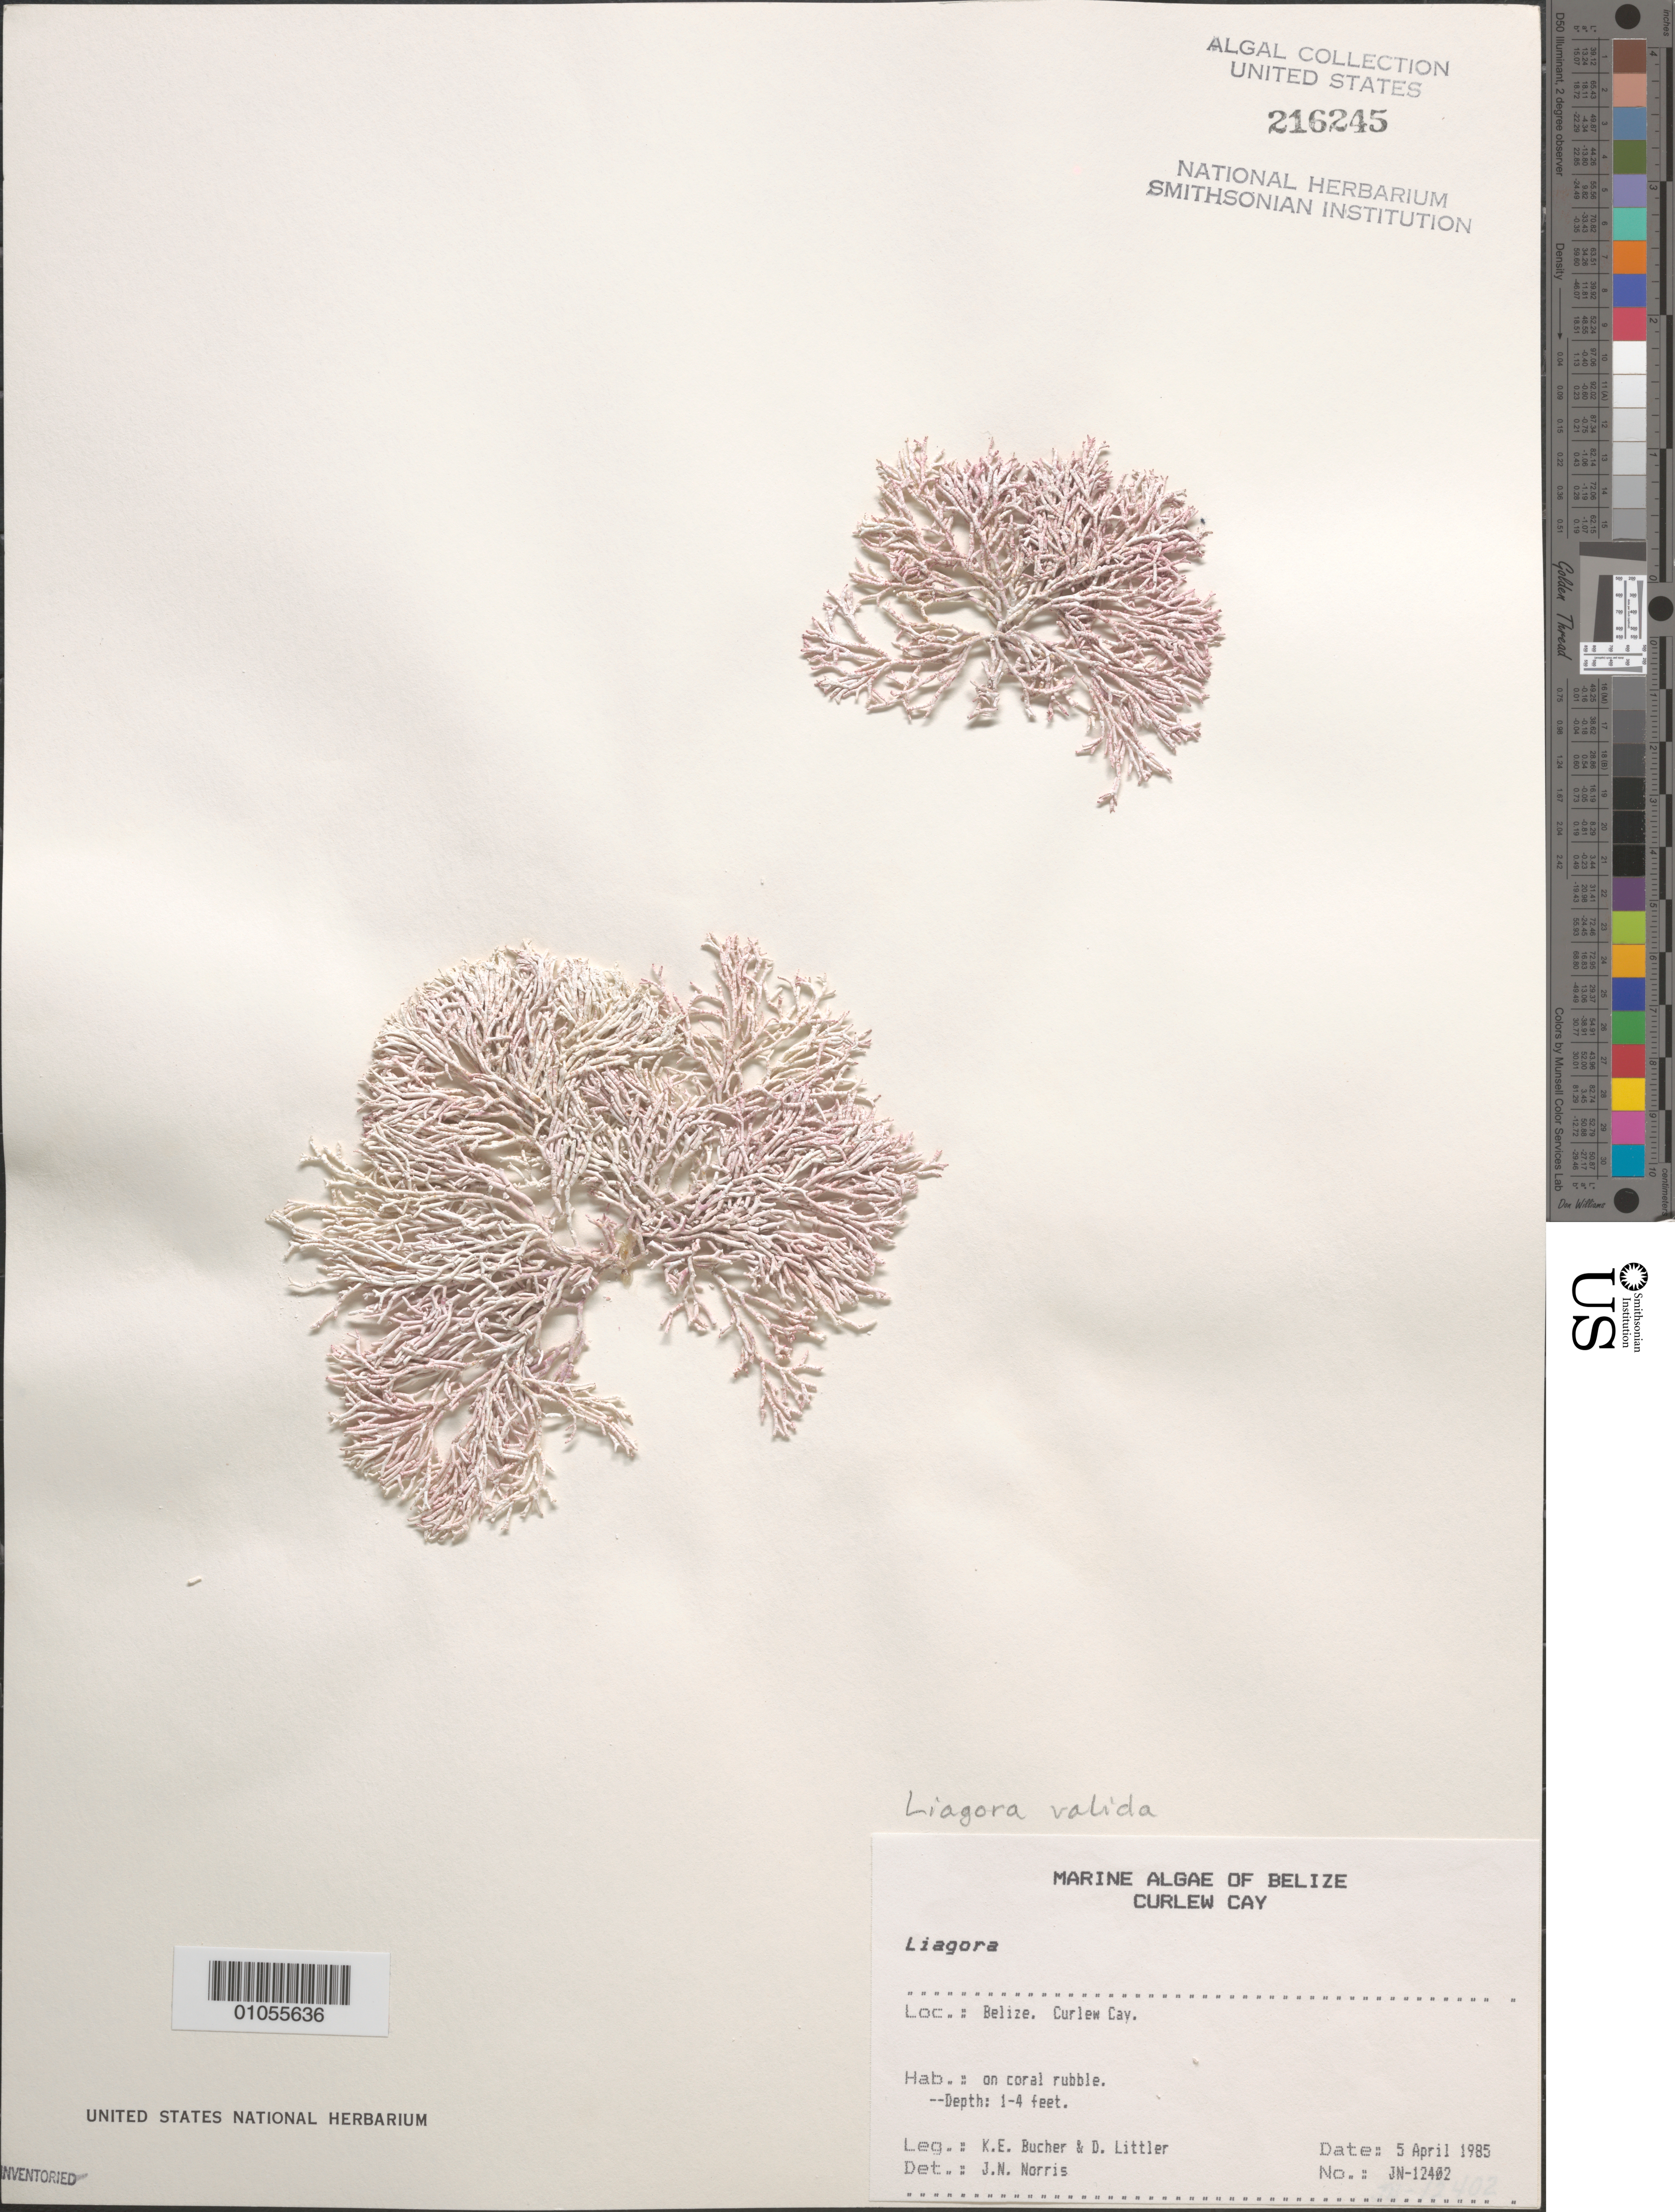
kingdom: Plantae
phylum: Rhodophyta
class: Florideophyceae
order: Nemaliales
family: Liagoraceae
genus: Liagora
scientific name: Liagora valida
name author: Harv.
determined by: Norris, James N.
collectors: K. E. Bucher & M. M. Littler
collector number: JN-12402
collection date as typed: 05 Apr 1985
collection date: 1985-04-05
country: Belize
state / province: Stann Creek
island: Curlew Cay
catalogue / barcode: US 216245